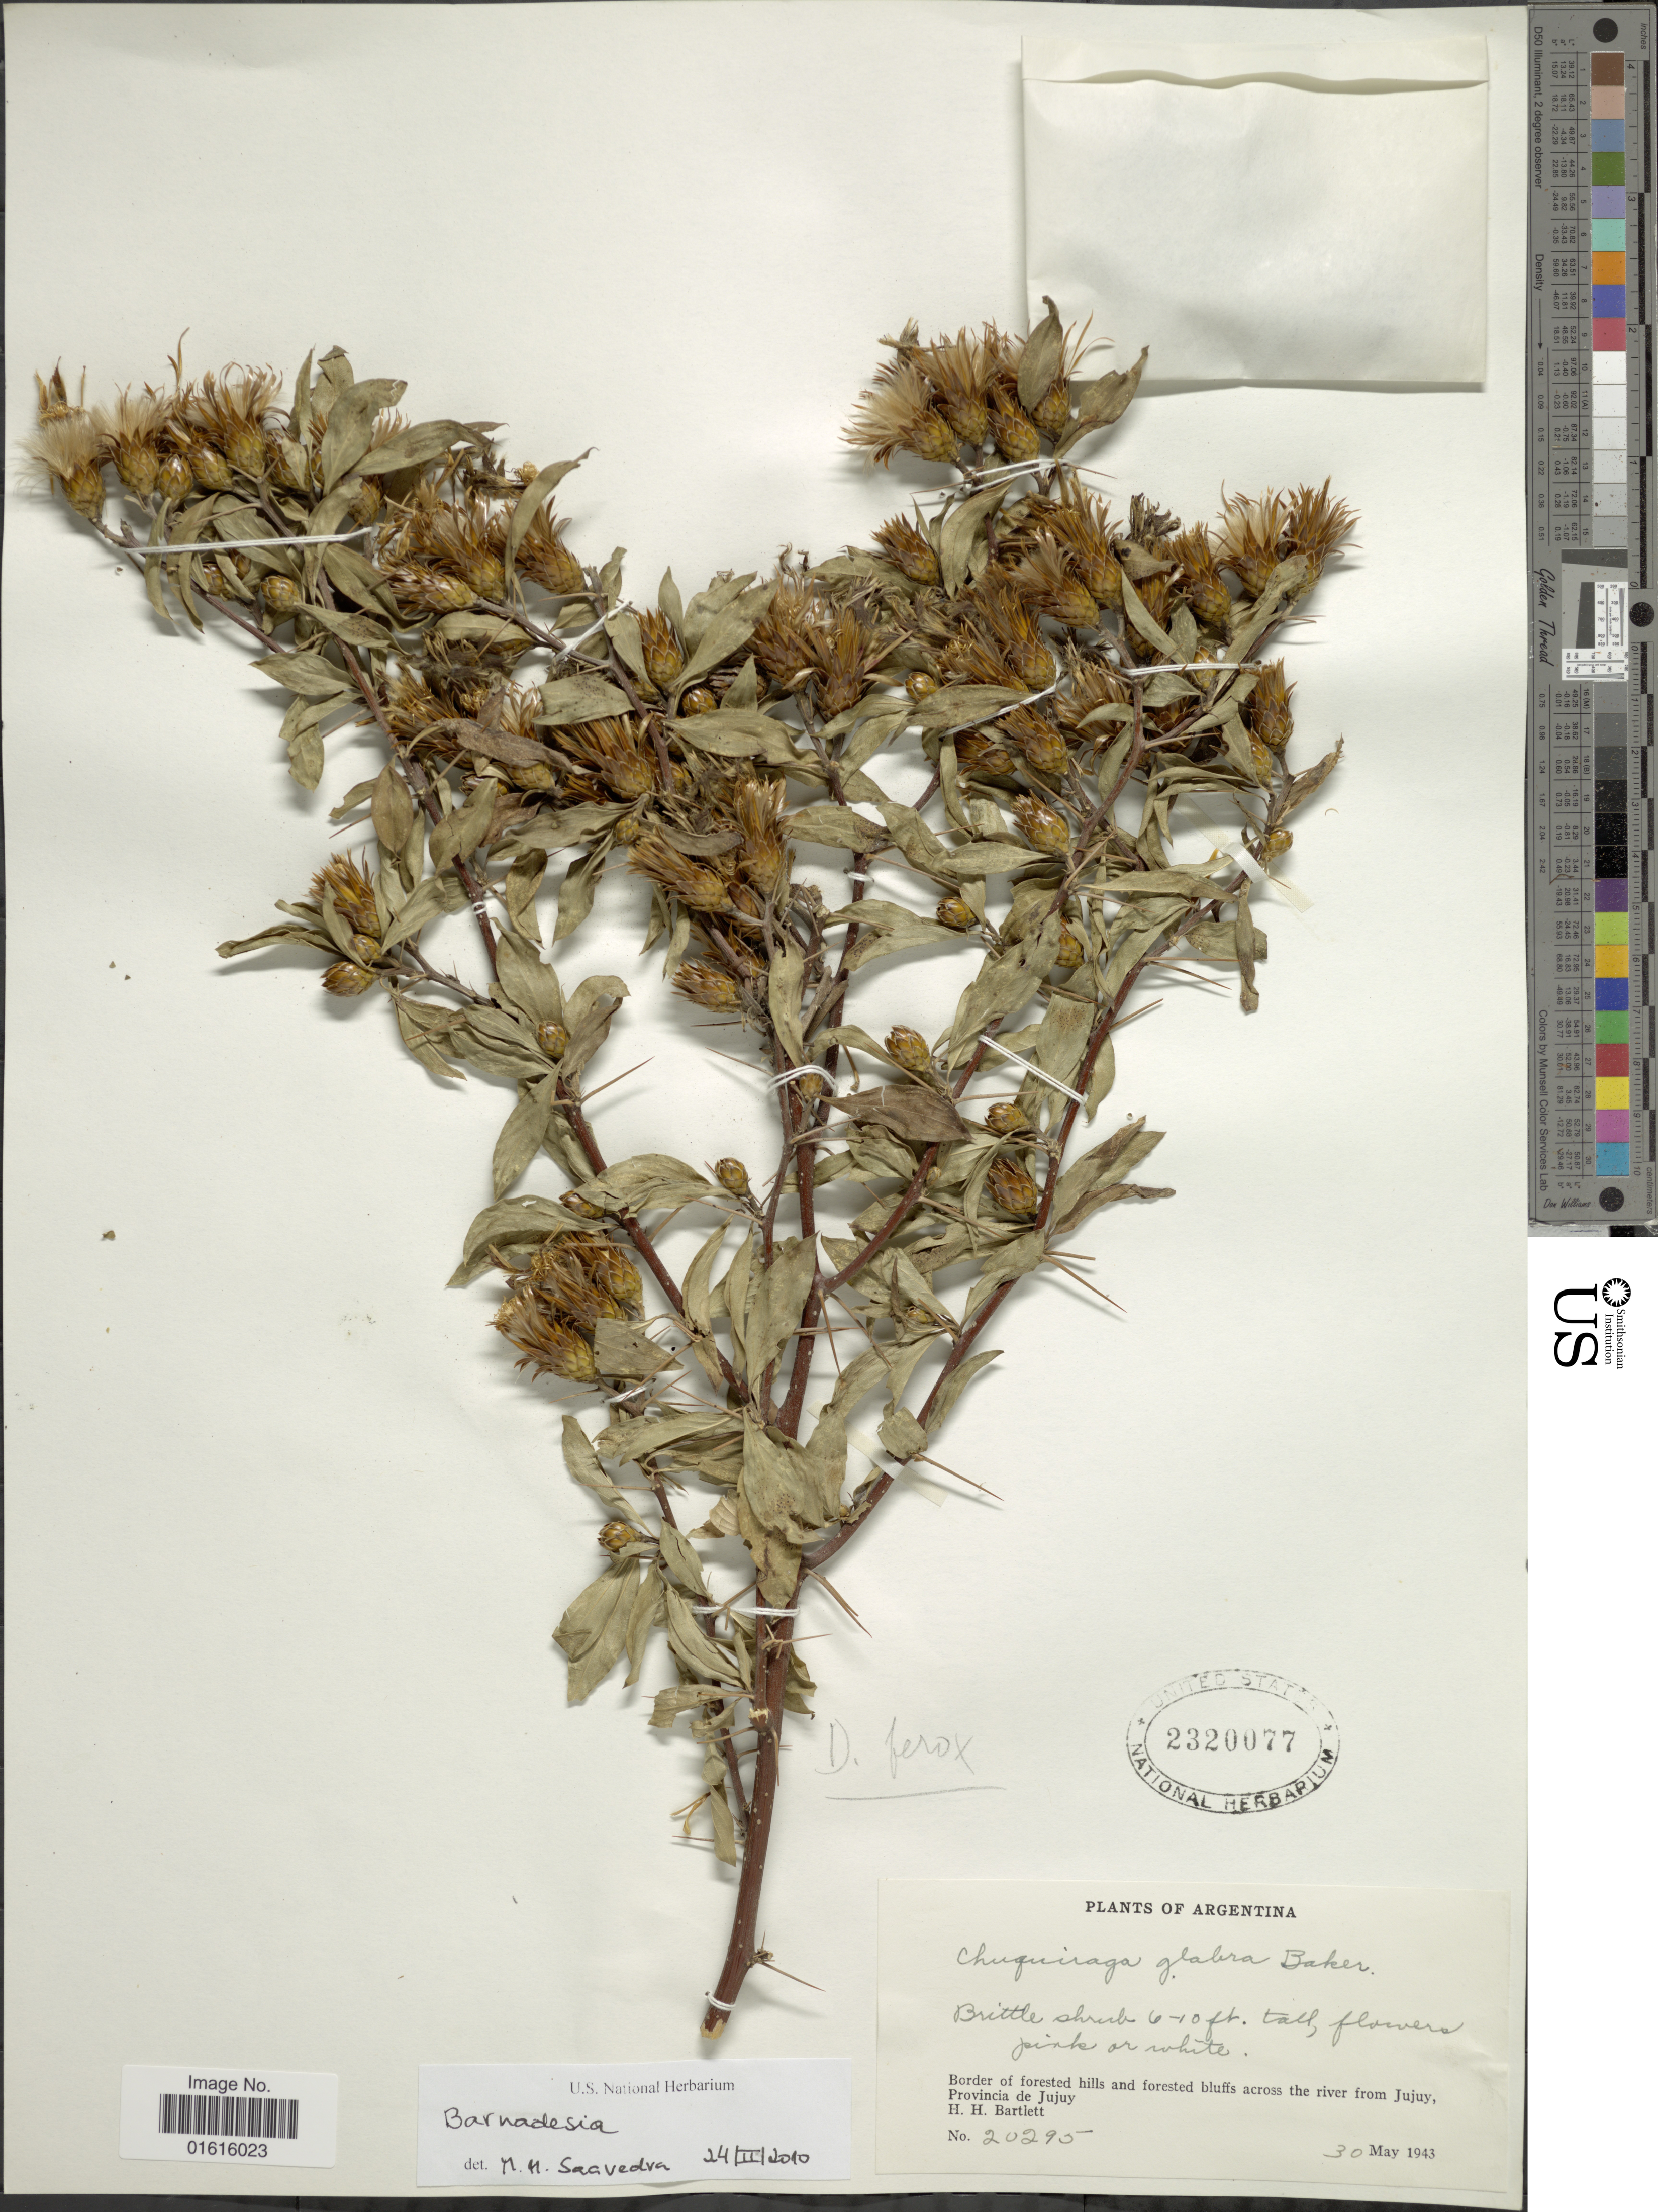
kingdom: Plantae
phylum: Tracheophyta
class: Magnoliopsida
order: Asterales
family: Asteraceae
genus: Barnadesia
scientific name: Barnadesia sp.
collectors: H. H. Bartlett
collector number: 20295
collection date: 1943-05-30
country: Argentina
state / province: Jujuy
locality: Border of forested hills and forested across the river from Jujuy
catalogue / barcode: US 2320077